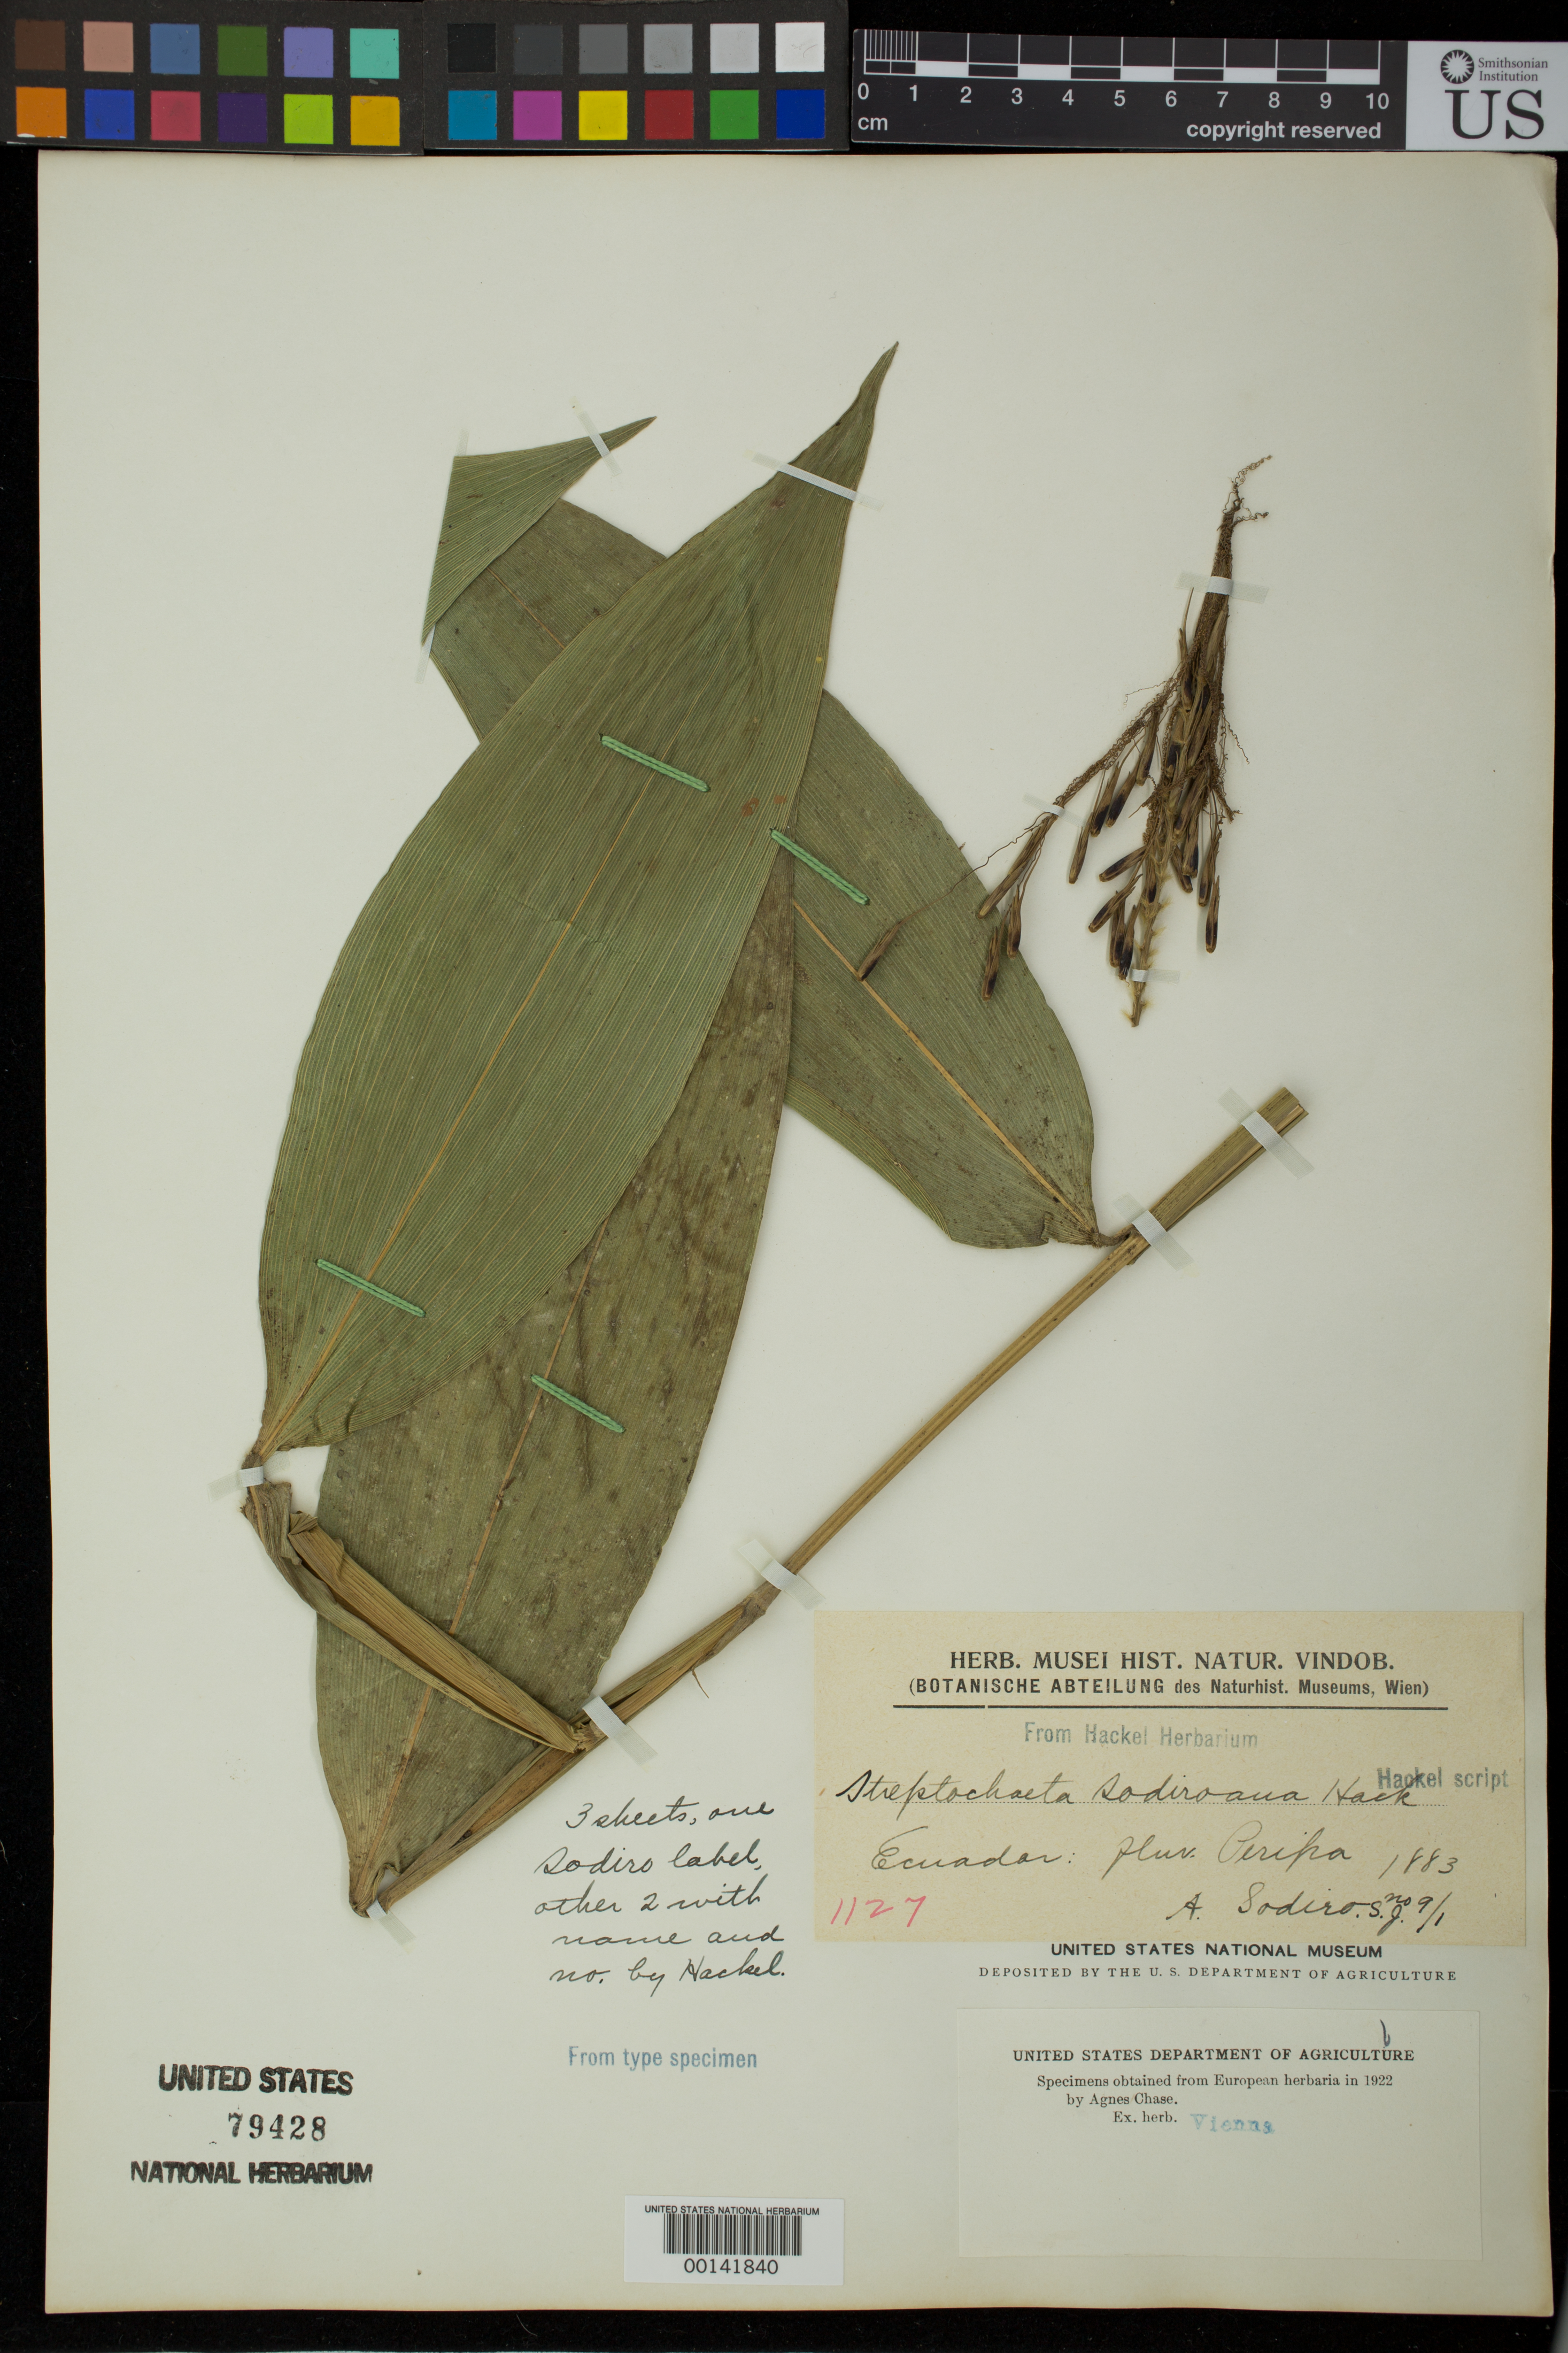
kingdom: Plantae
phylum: Tracheophyta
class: Liliopsida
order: Poales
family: Poaceae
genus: Streptochaeta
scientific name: Streptochaeta sodiroana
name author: Hack.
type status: Isotype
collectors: L. Sodiro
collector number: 9/1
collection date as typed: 1883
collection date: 1883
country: Ecuador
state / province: Bolívar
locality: Peripa River near Sal Miguel de Los Coloradores.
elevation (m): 400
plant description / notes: Fragmentary material of type specimen ex herb. Vienna.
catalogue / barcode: US 79428